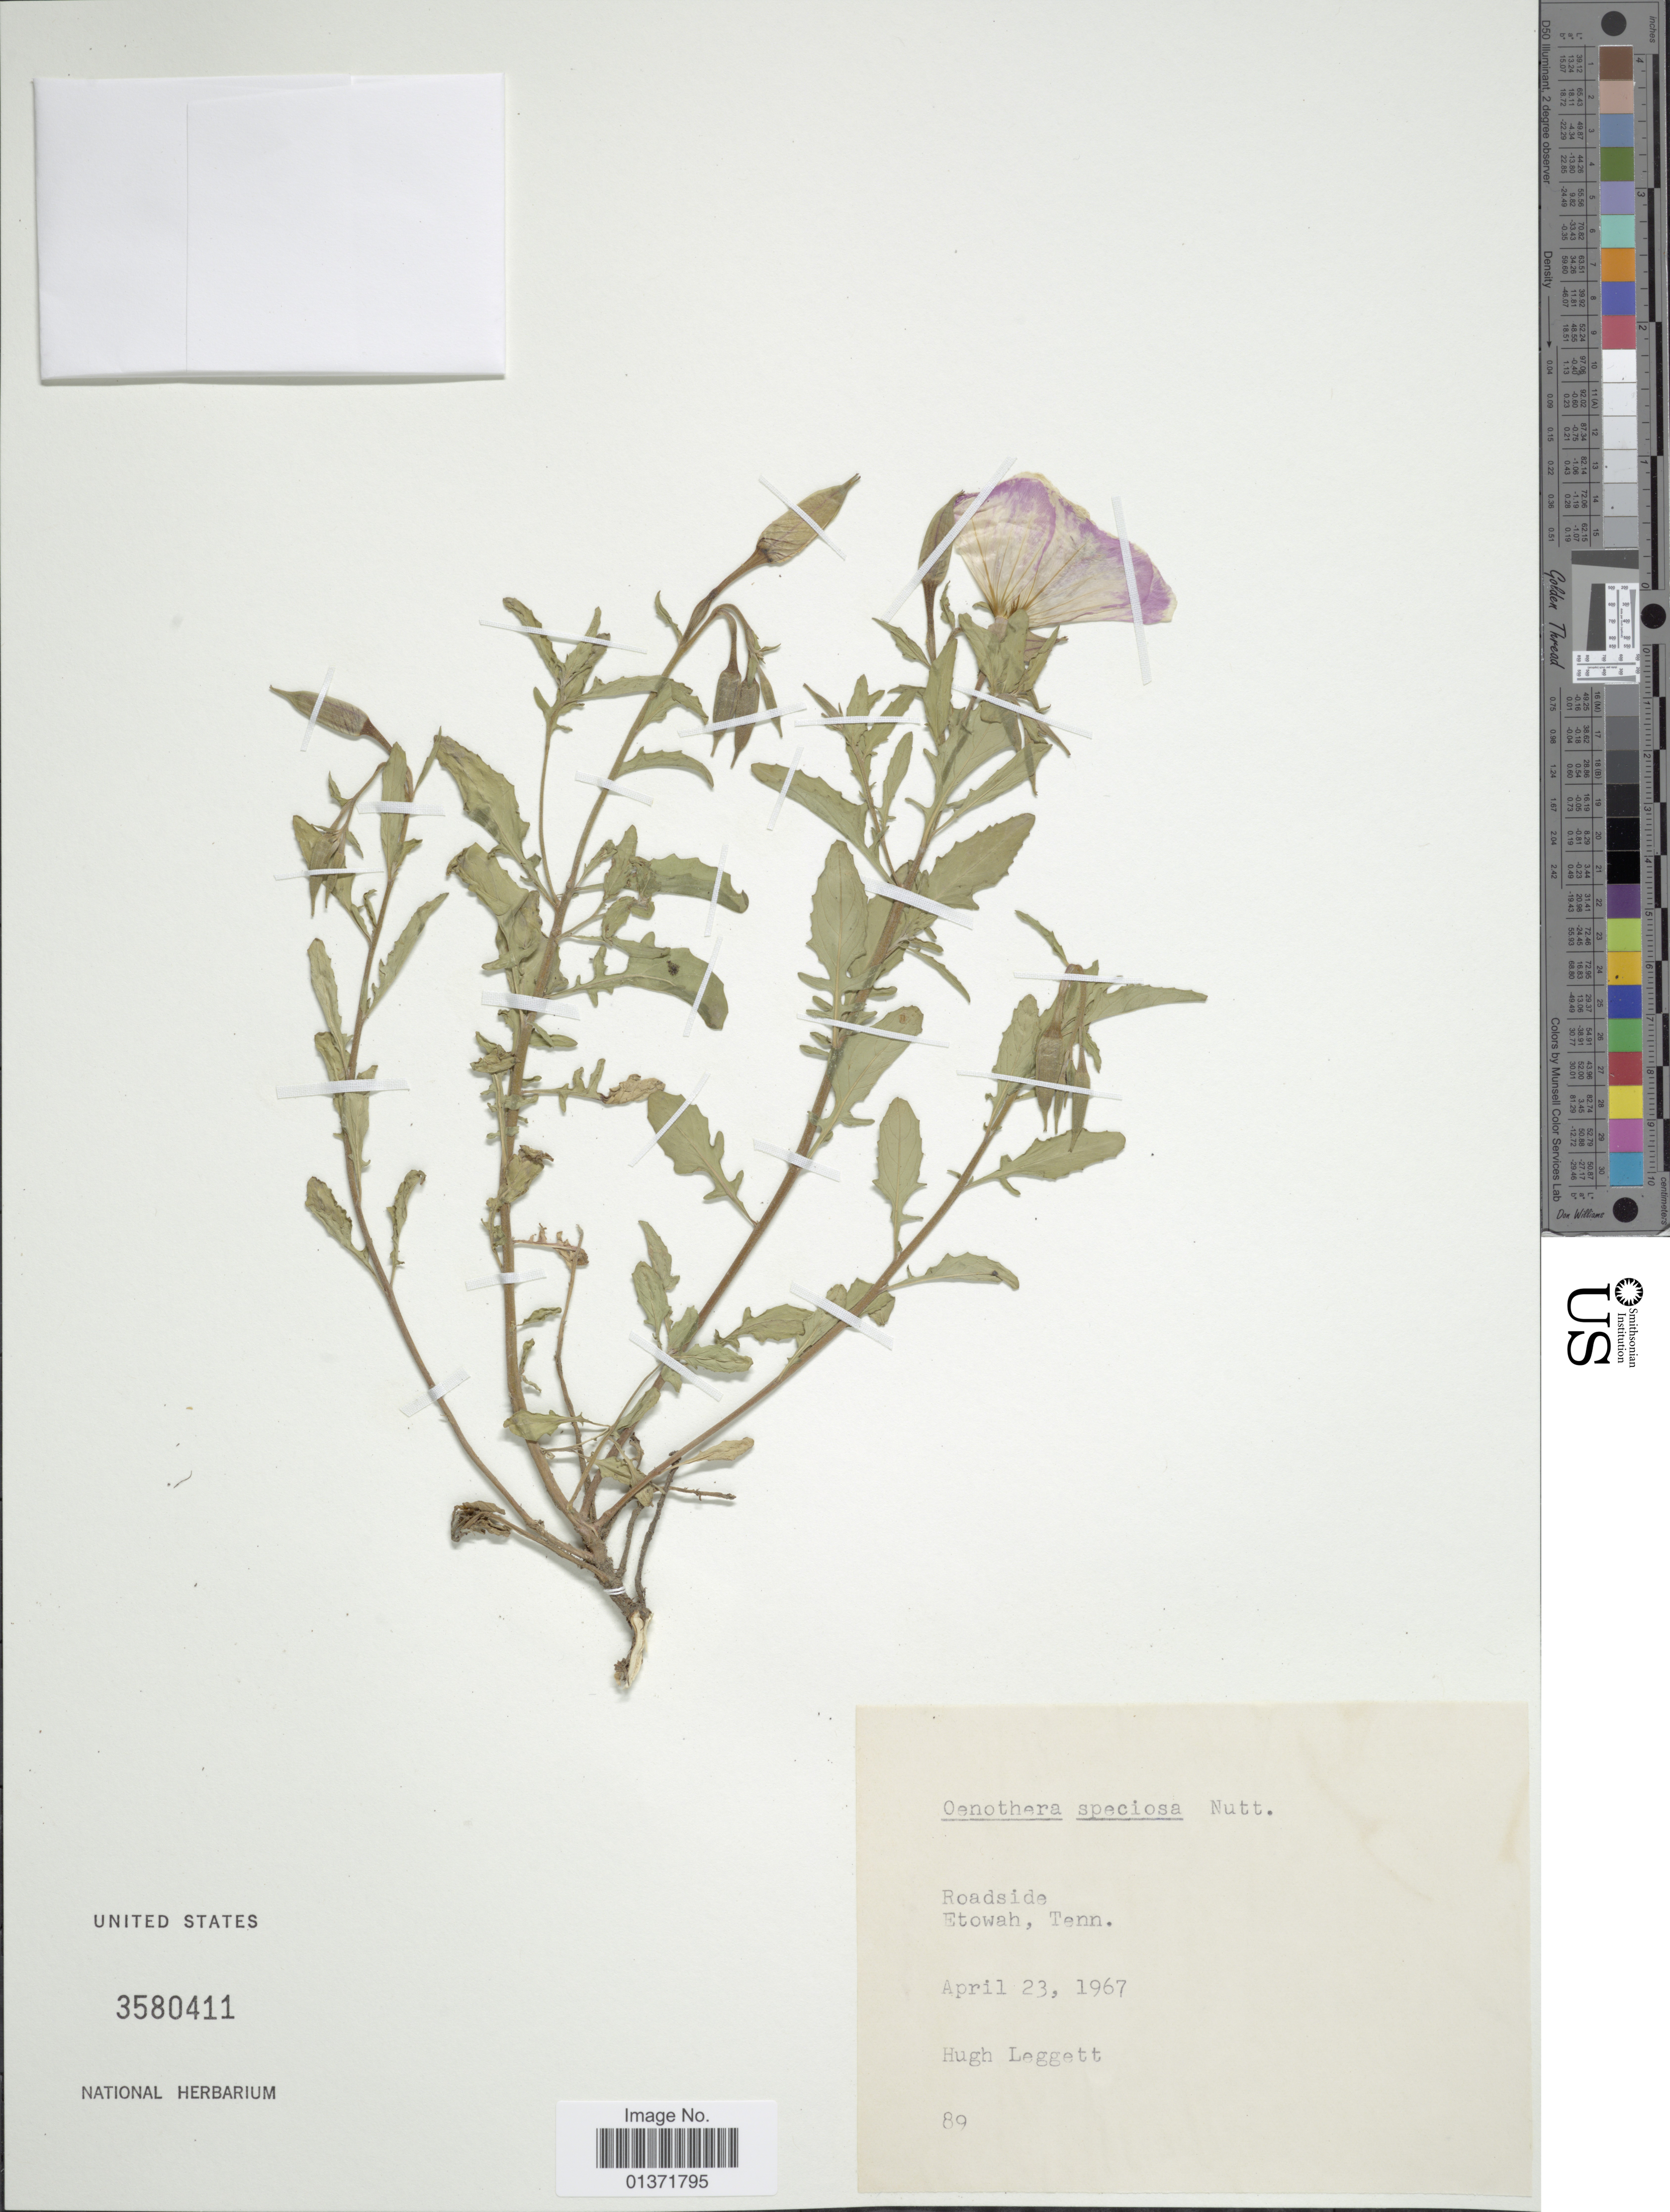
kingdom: Plantae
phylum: Tracheophyta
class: Magnoliopsida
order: Myrtales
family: Onagraceae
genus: Oenothera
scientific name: Oenothera speciosa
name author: Nutt.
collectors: H. Leggett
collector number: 89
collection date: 1967-04-23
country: United States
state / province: Tennessee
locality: Etowah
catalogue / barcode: US 3580411